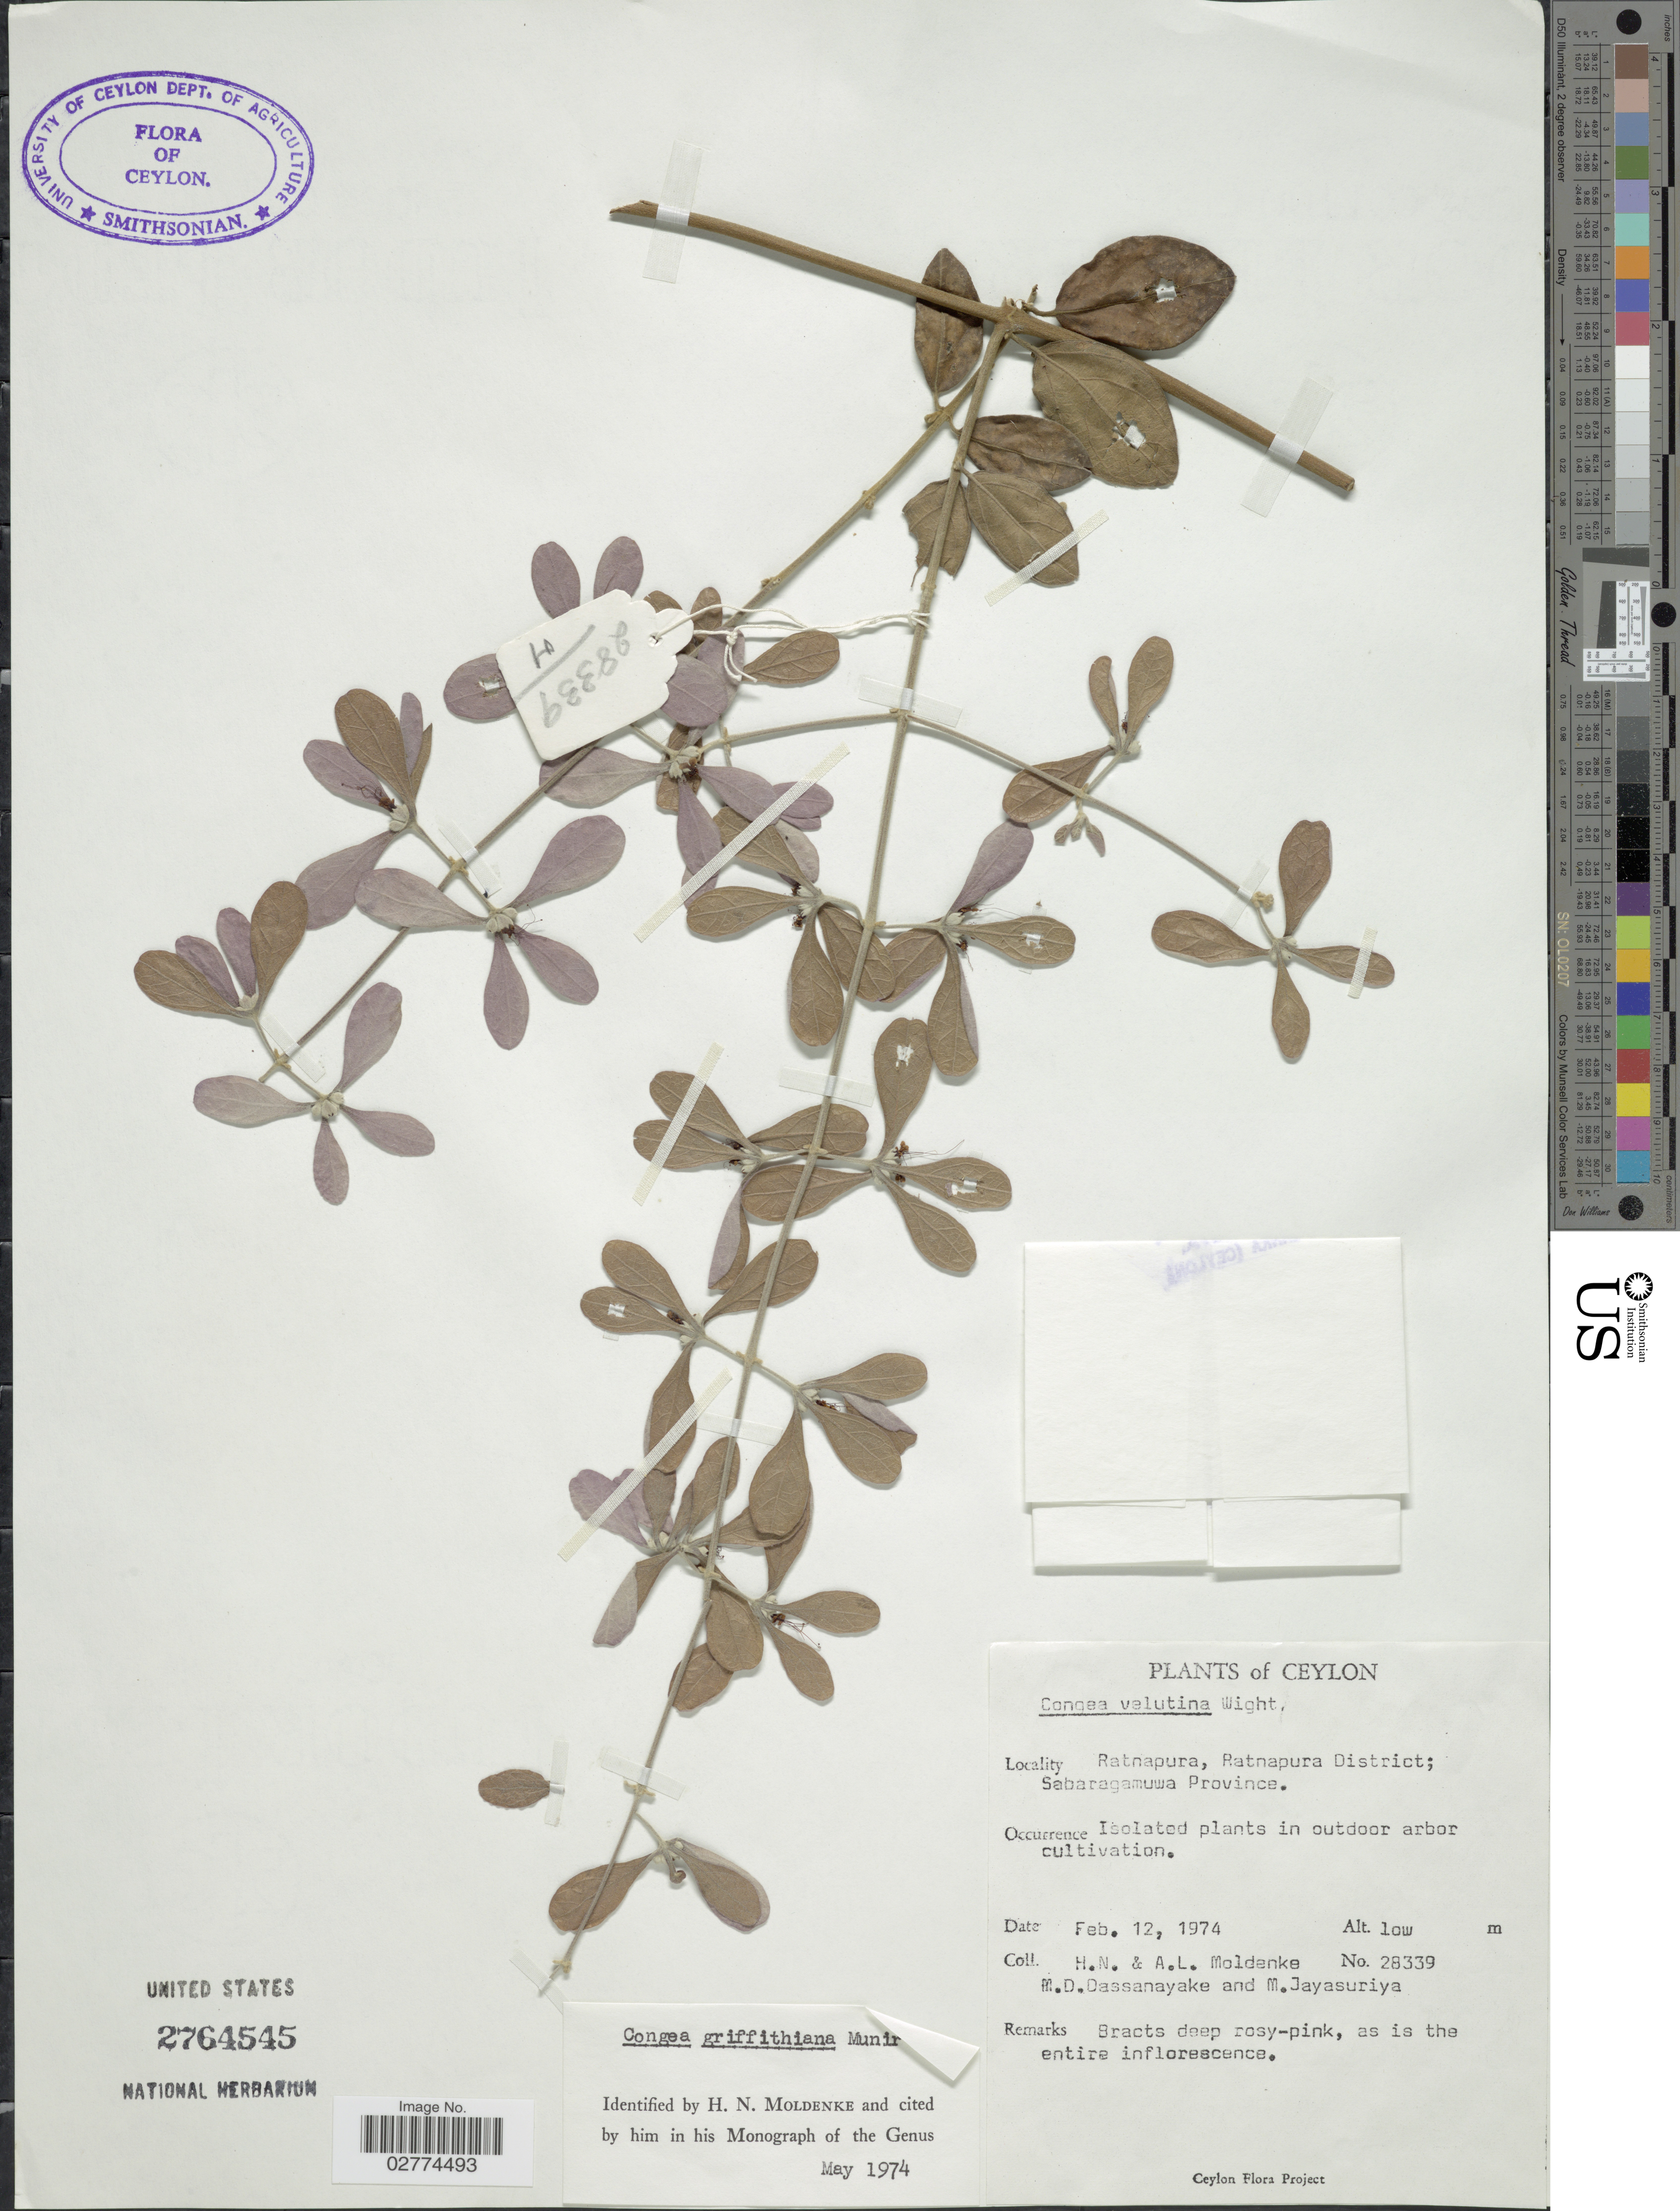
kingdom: Plantae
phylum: Tracheophyta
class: Magnoliopsida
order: Lamiales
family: Lamiaceae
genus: Congea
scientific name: Congea griffithiana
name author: Munir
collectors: H. N. Moldenke, A. L. Moldenke, M. D. Dassanayake & M. Jayasuriya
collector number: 28339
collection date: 1974-02-12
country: Sri Lanka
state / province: Sabaragamuwa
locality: Ceylon. Ratnapura, Ratnapura District.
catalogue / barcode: US 2764545